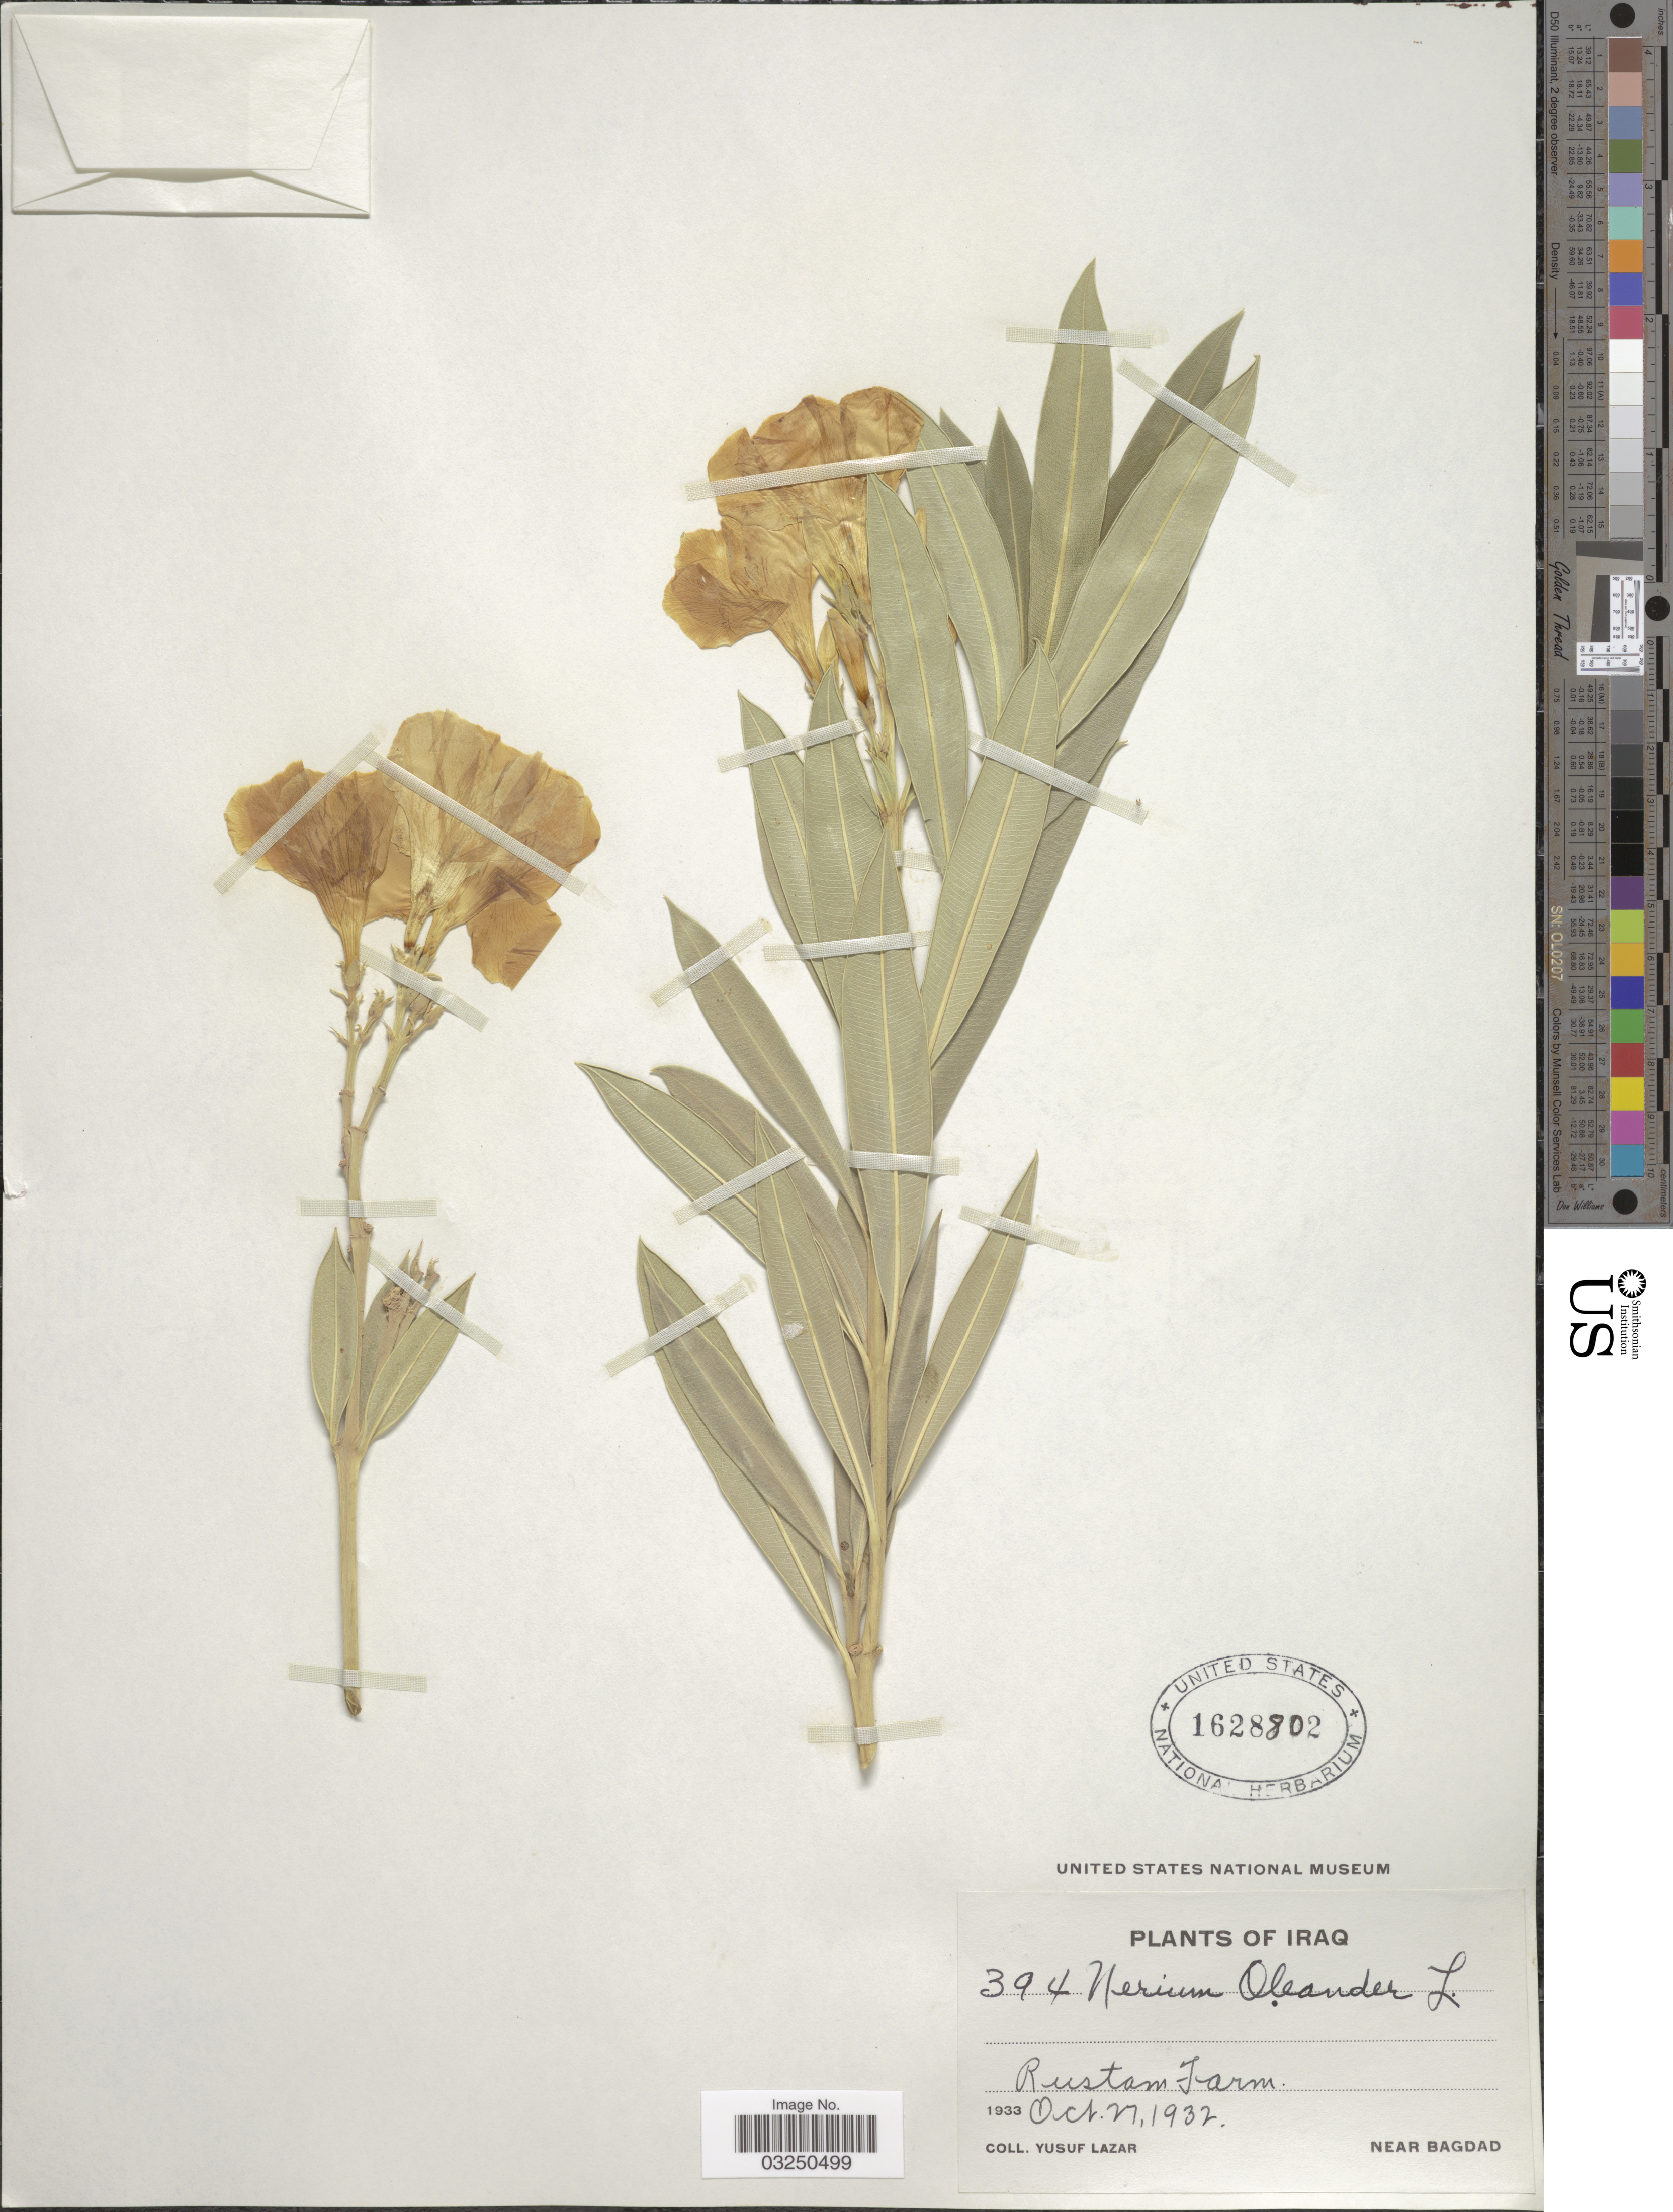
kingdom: Plantae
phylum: Tracheophyta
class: Magnoliopsida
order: Gentianales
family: Apocynaceae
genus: Nerium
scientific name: Nerium oleander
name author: L.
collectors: Y. Lazar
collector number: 394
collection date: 1932-10-27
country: Iraq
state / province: Baghdad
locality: Rustam Farm. Near Bagdad.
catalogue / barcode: US 1628802